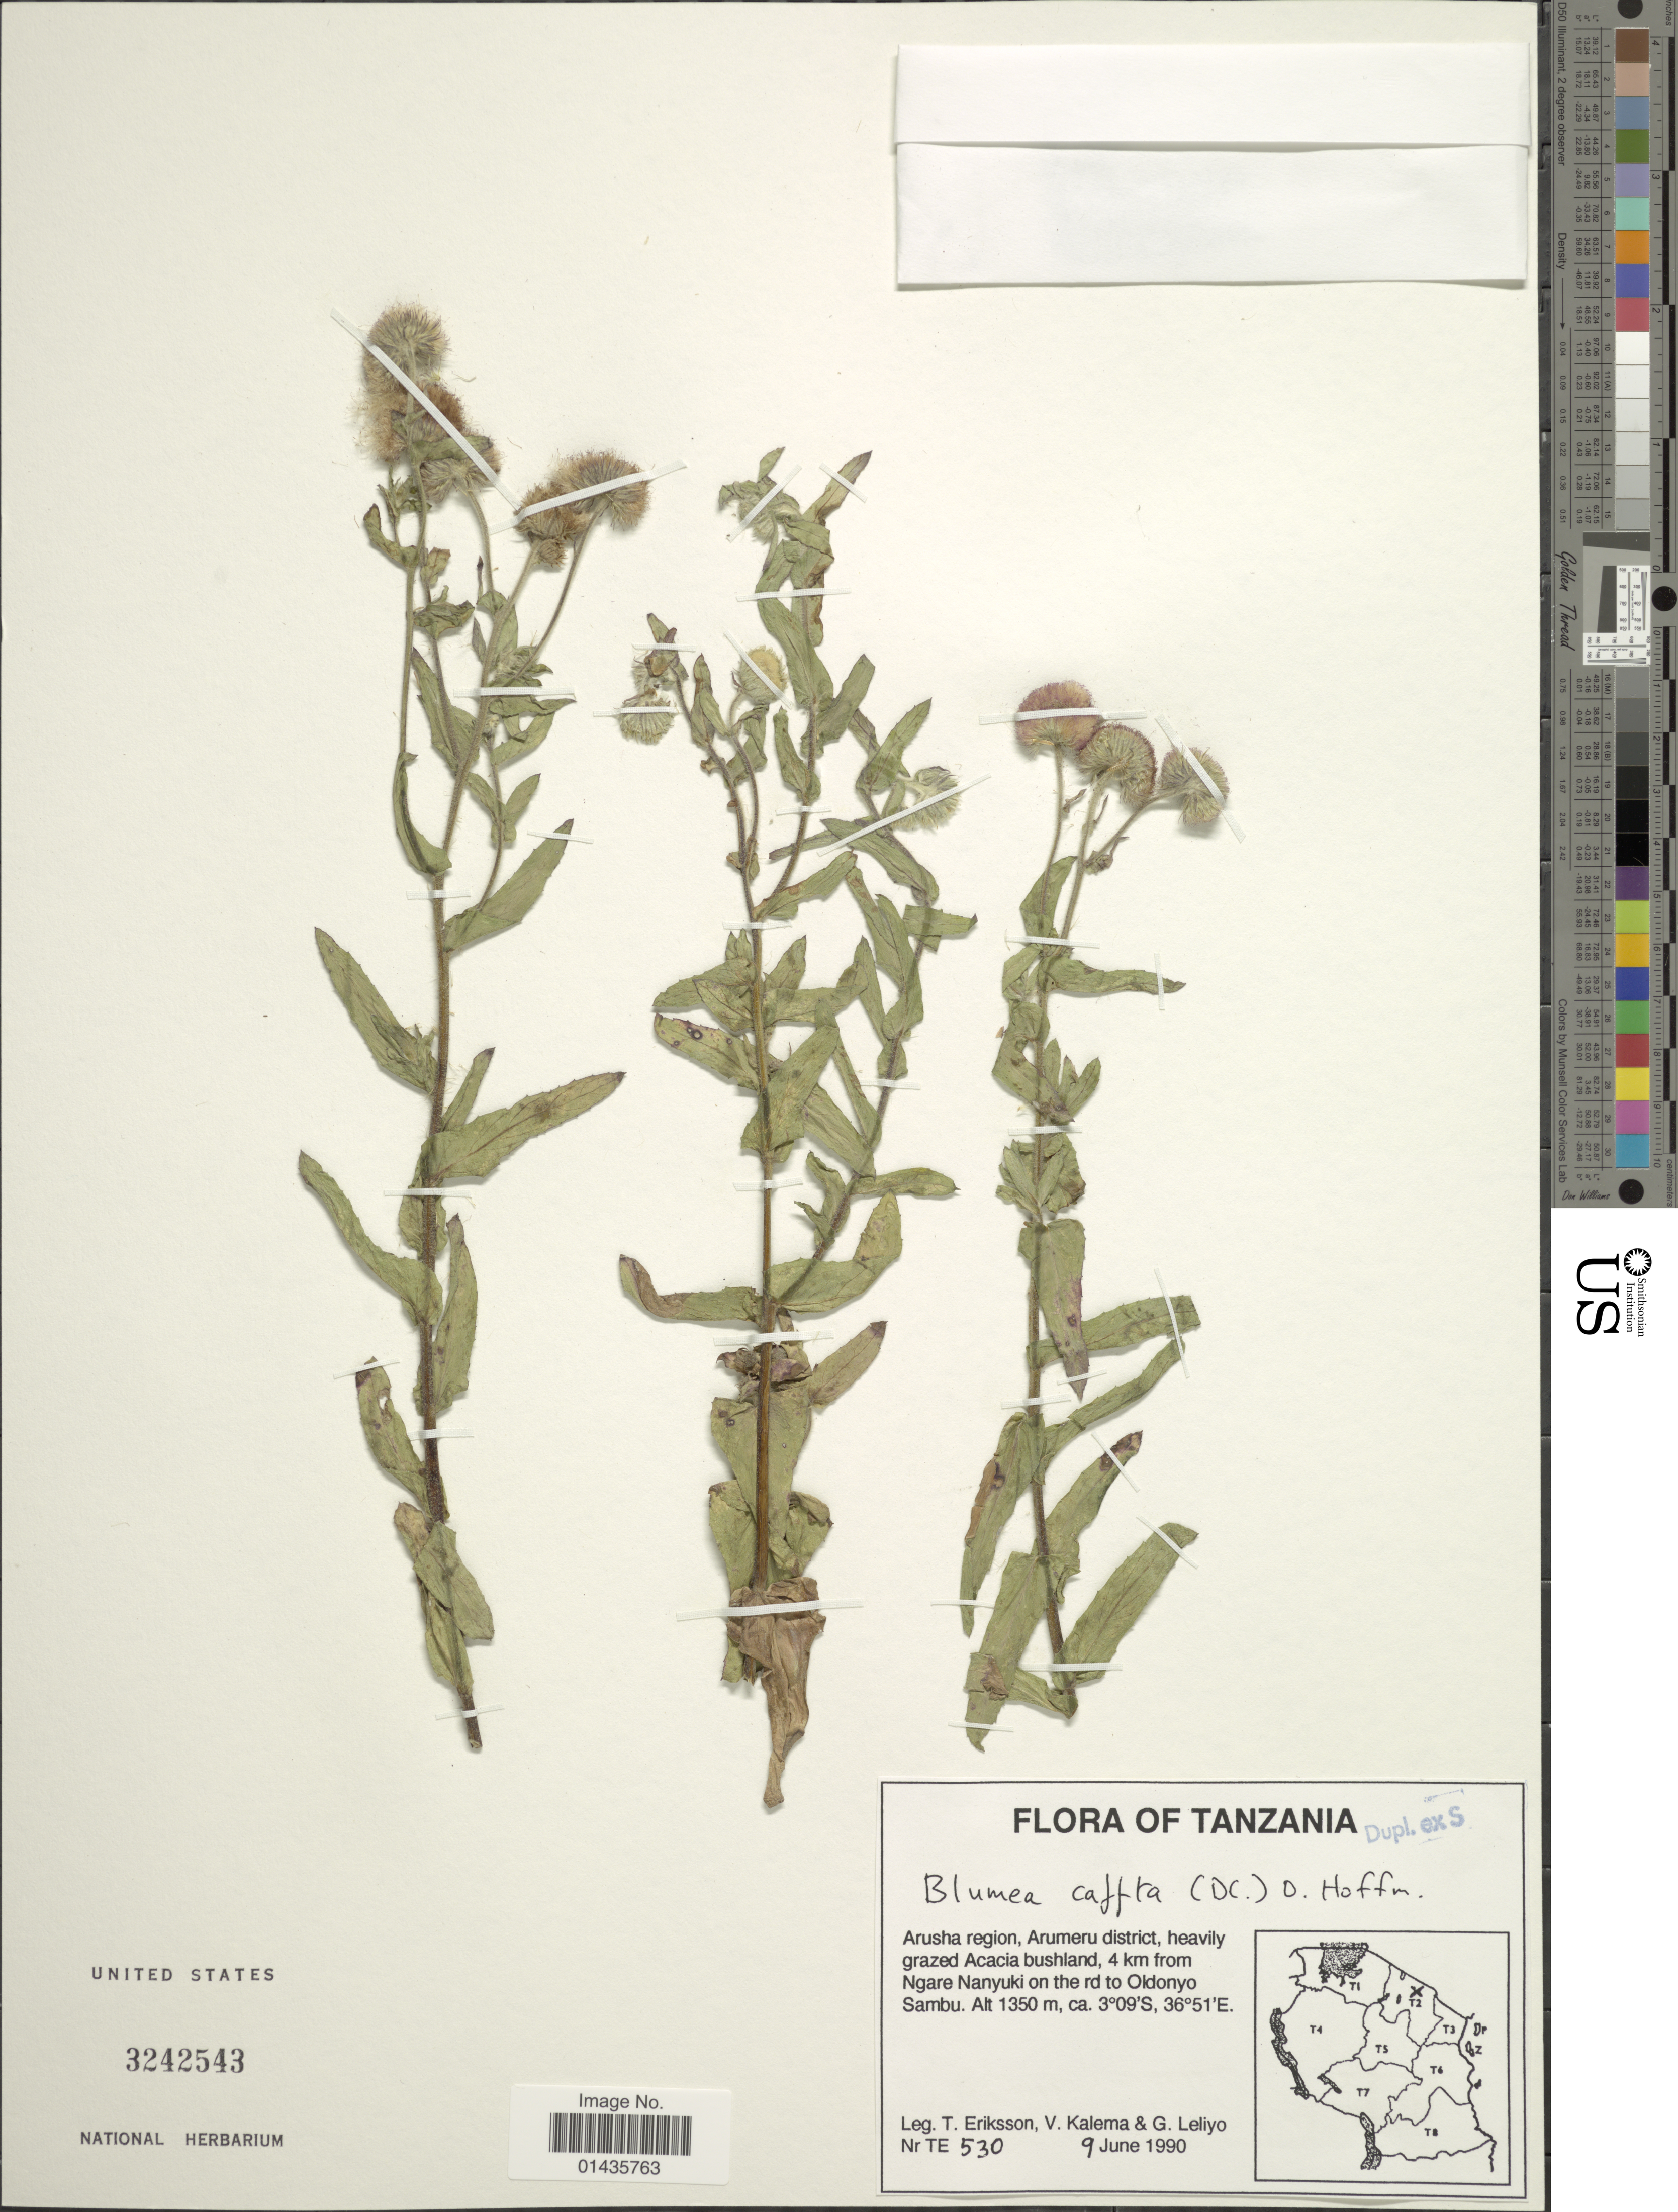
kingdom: Plantae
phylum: Tracheophyta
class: Magnoliopsida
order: Asterales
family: Asteraceae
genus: Doellia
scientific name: Doellia cafra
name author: (DC.) Anderb.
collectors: T. Eriksson, V. Kalema & G. Leliyo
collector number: TE530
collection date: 1990-06-09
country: Tanzania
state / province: Arusha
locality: Arumeru district, heavily grazed Acacia bushland, 4 km from Ngare Nanyuki on the rd to Oldonyo Sambu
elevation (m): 1350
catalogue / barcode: US 3242543